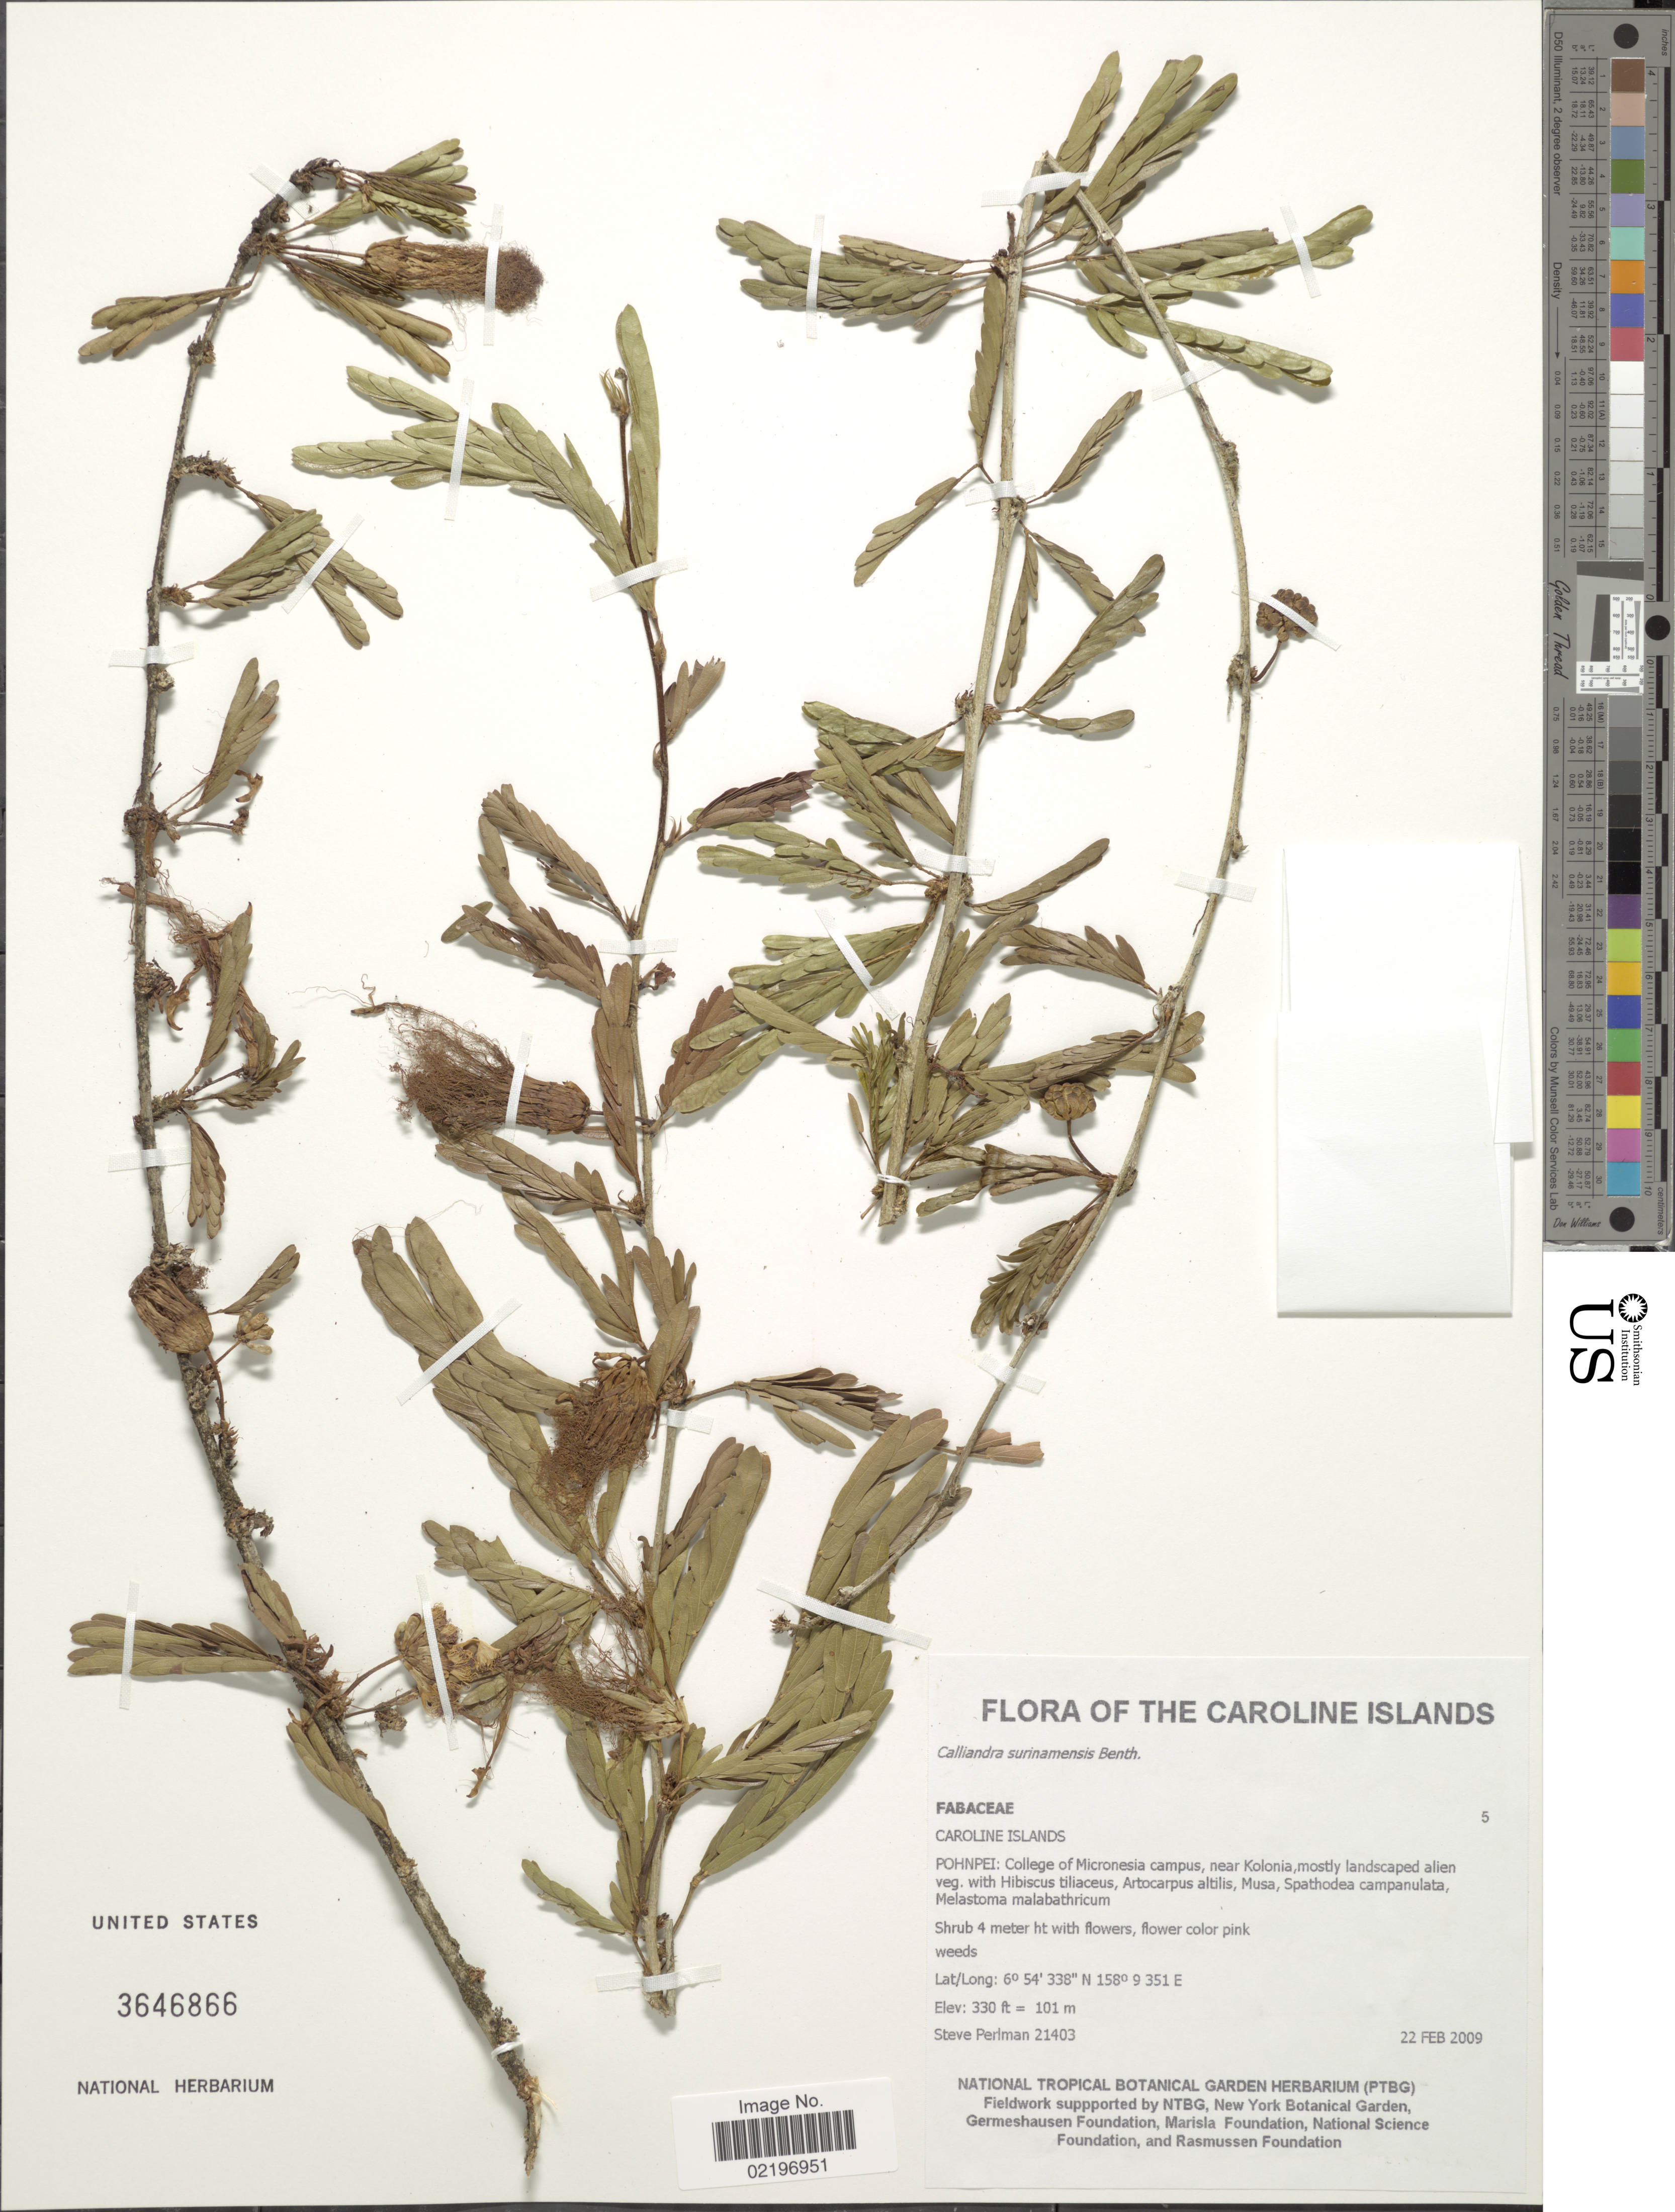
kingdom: Plantae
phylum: Tracheophyta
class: Magnoliopsida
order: Fabales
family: Fabaceae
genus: Calliandra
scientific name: Calliandra surinamensis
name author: Benth.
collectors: S. Perlman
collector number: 21403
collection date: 2009-02-22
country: Micronesia, Federated States of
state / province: Pohnpei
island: Pohnpei [Ponape]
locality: Caroline Islands. College of Micronesia campus, near Kolonia.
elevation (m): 101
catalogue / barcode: US 3646866